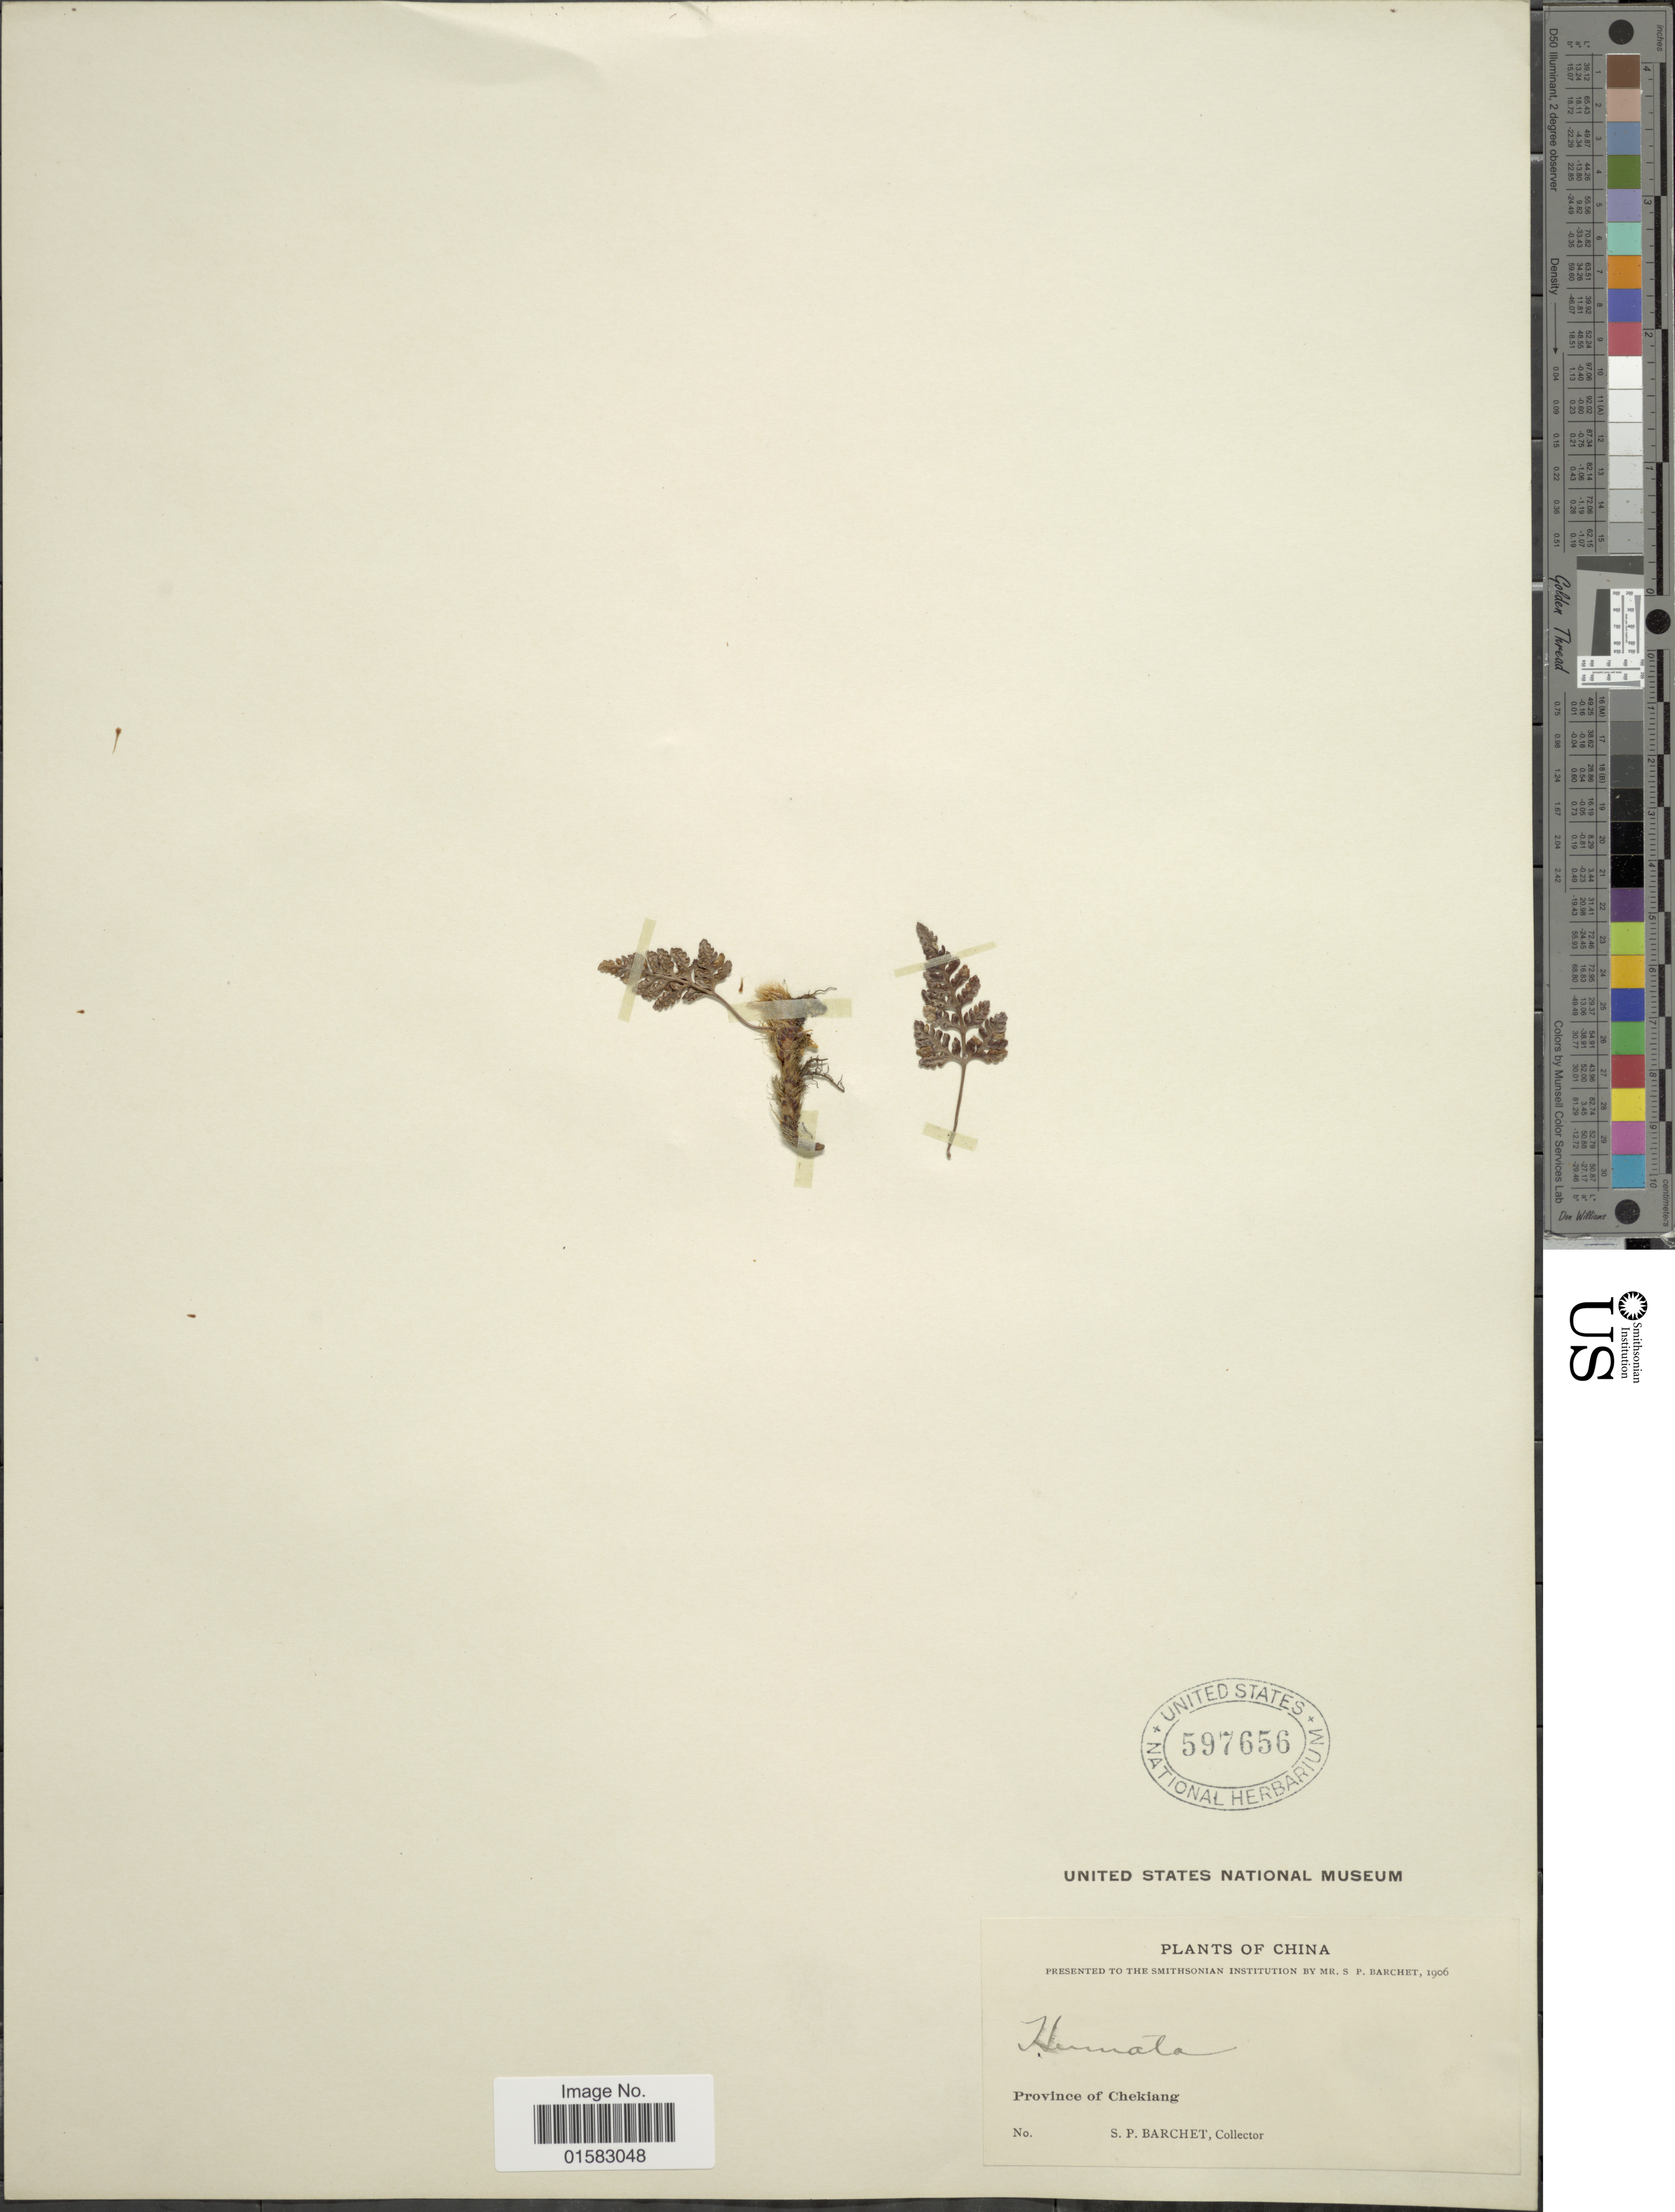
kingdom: Plantae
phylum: Tracheophyta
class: Polypodiopsida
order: Polypodiales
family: Davalliaceae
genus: Davallia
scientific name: Davallia repens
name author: (L. f.) Kuhn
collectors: S. P. Barchet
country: China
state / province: Zhejiang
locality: Province of Chekiang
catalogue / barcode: US 597656